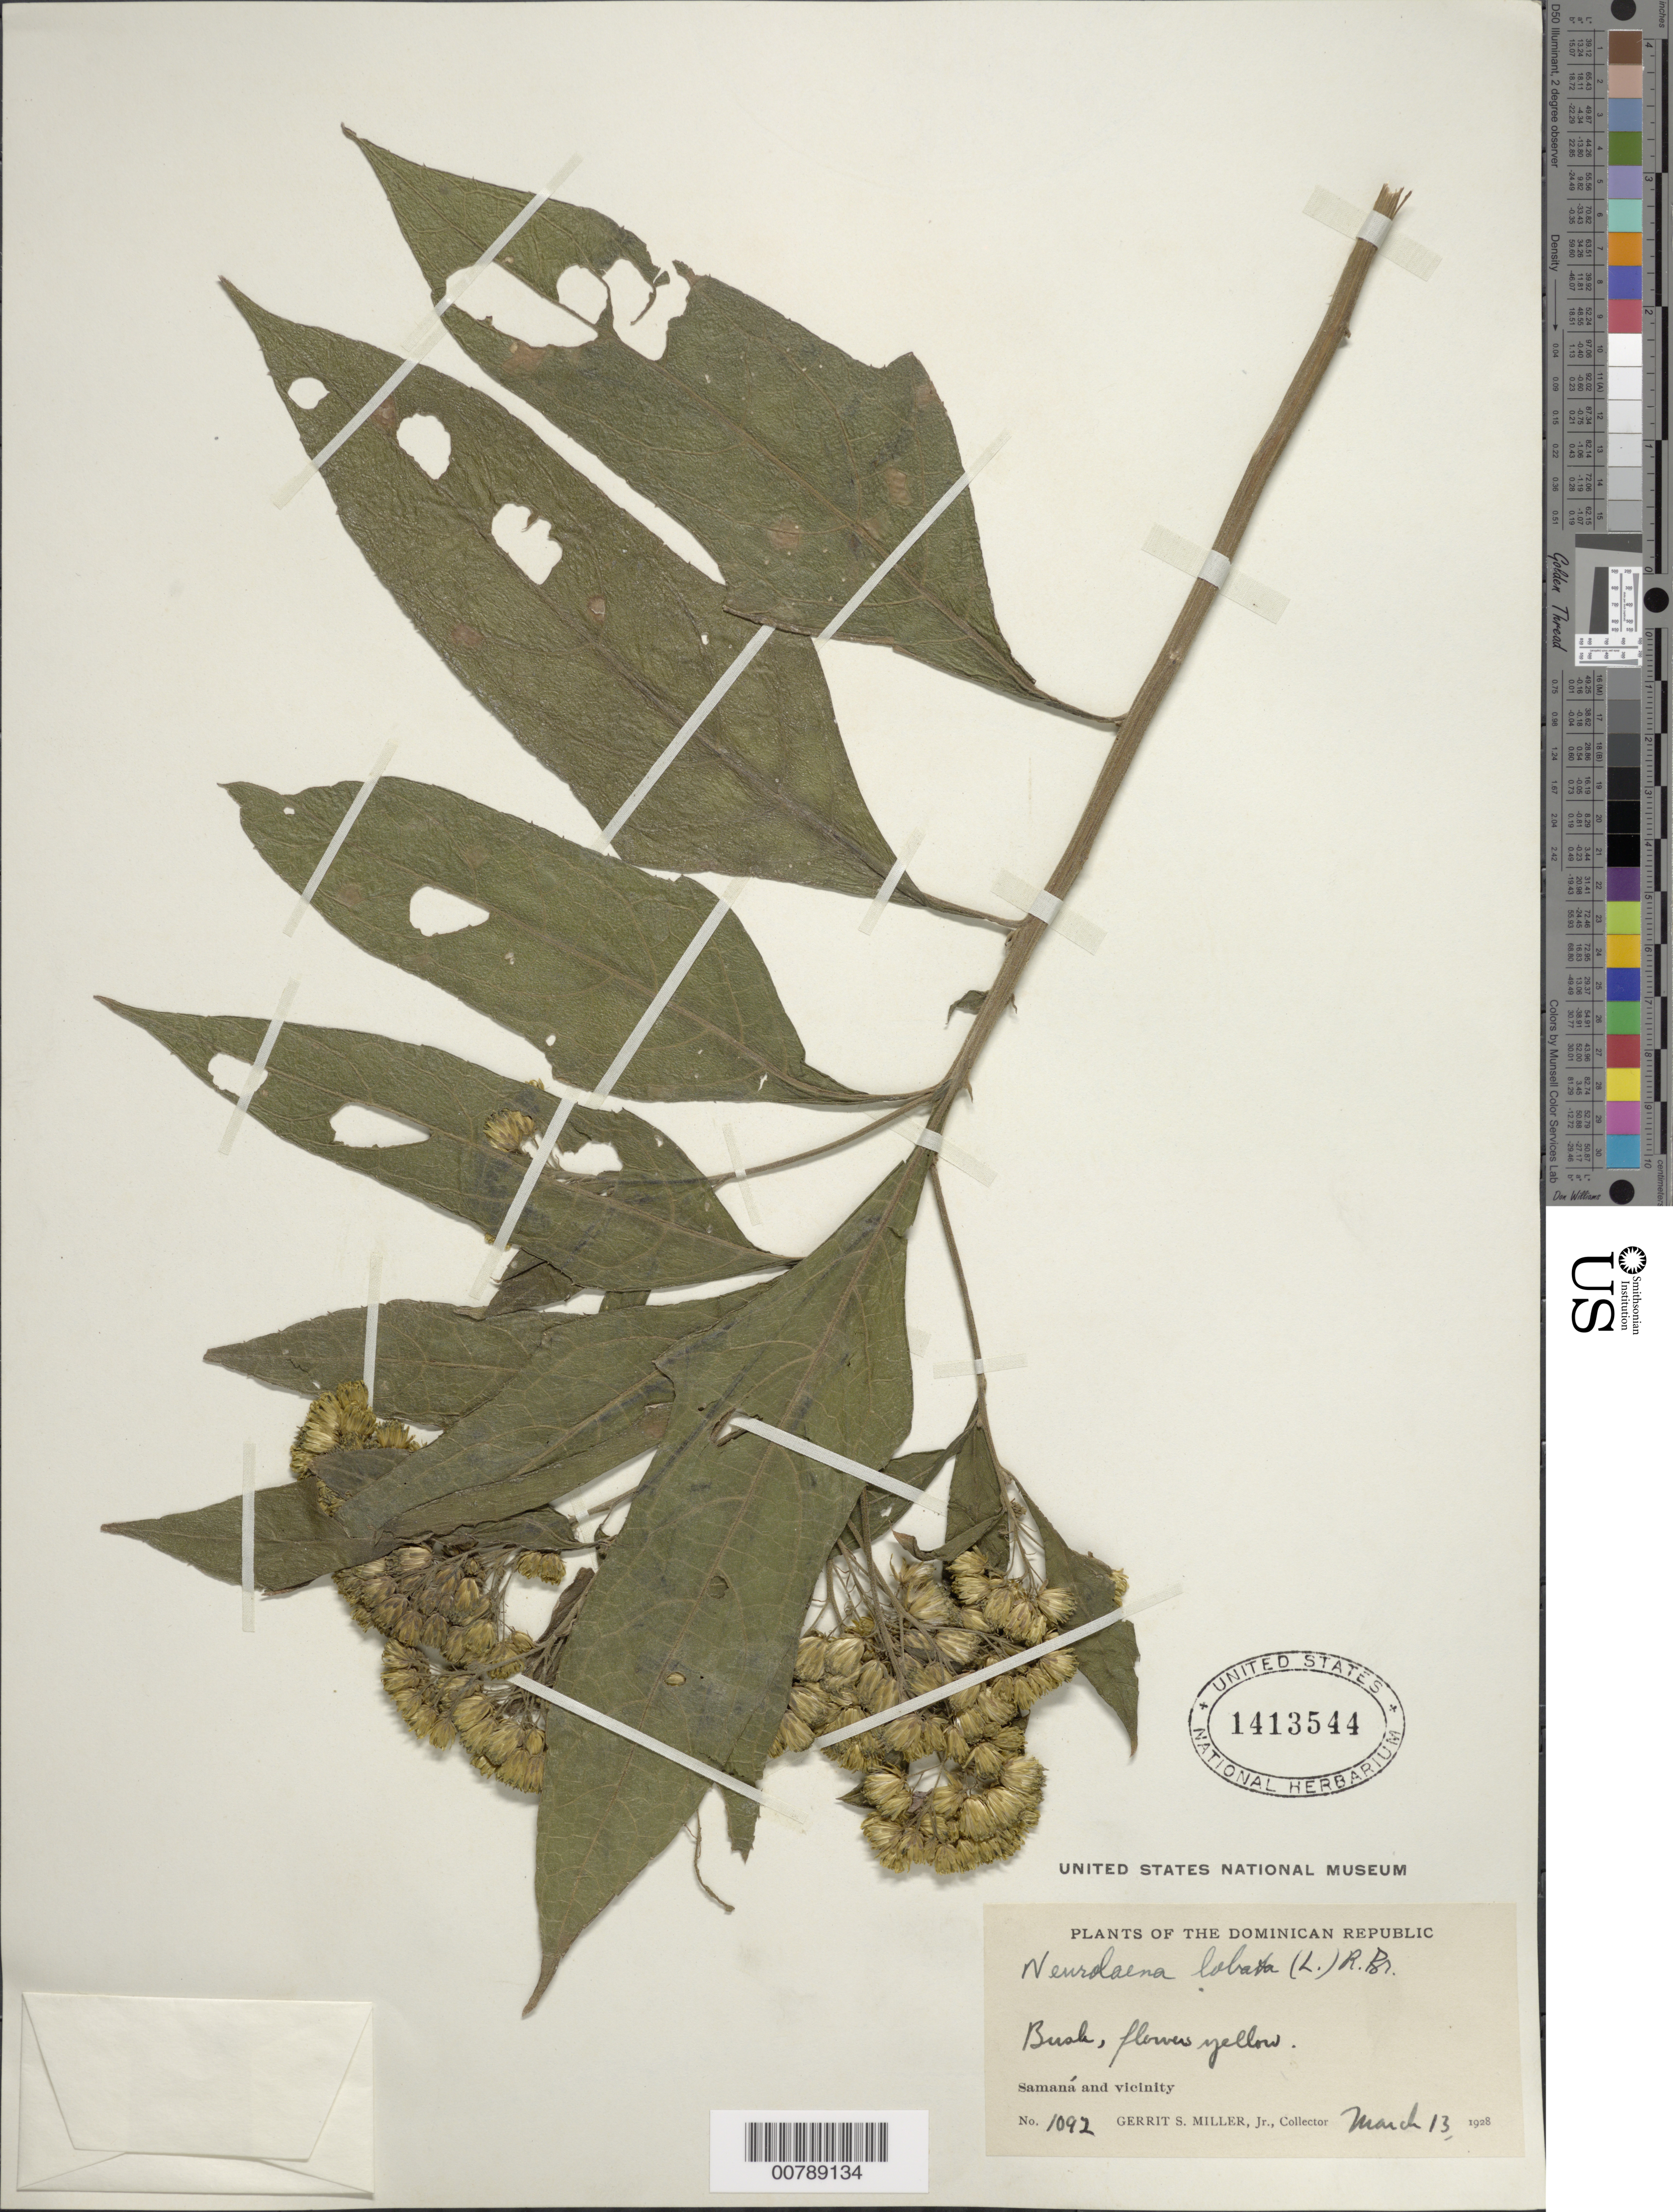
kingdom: Plantae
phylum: Tracheophyta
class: Magnoliopsida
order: Asterales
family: Asteraceae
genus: Neurolaena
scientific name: Neurolaena lobata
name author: (L.) R. Br. ex Cass.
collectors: G. S. Miller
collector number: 1092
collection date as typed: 13 Mar 1928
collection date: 1928-03-13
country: Dominican Republic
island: Hispaniola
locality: Samaná and vicinity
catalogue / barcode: US 1413544